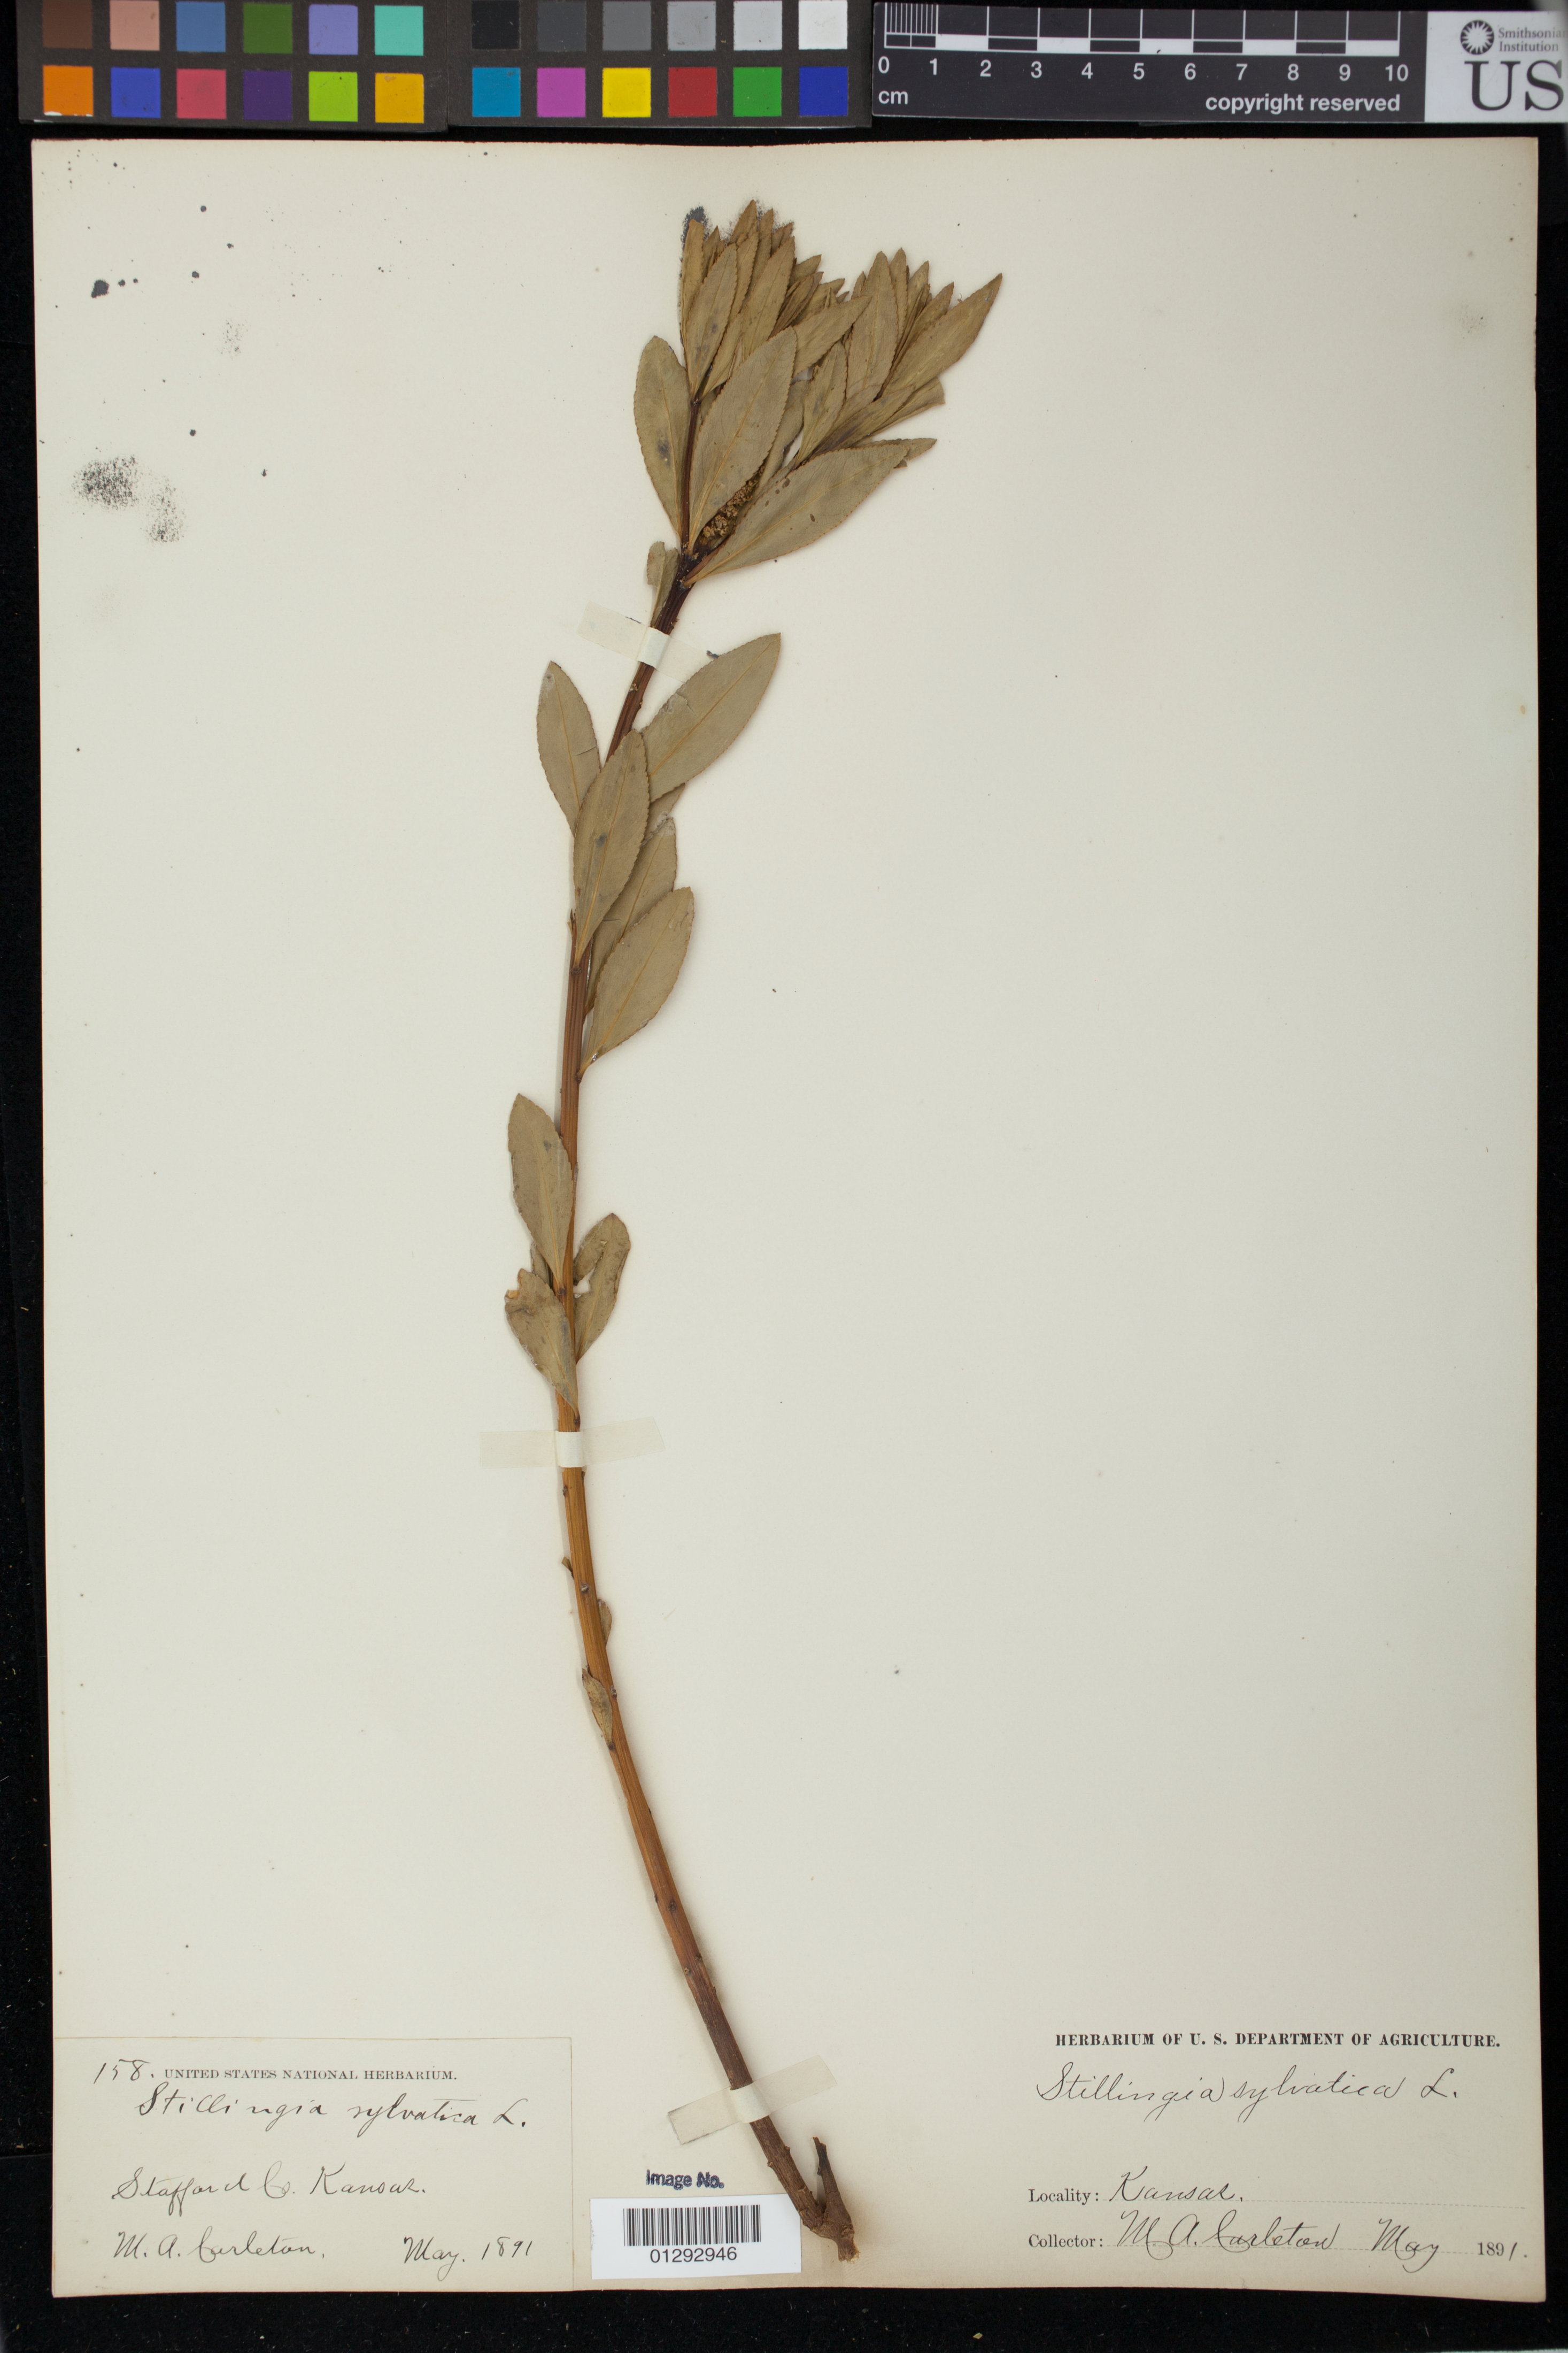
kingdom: Plantae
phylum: Tracheophyta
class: Magnoliopsida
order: Malpighiales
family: Euphorbiaceae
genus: Stillingia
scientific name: Stillingia sylvatica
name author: L.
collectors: M. A. Carleton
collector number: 158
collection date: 1891-05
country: United States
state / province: Kansas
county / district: Stafford